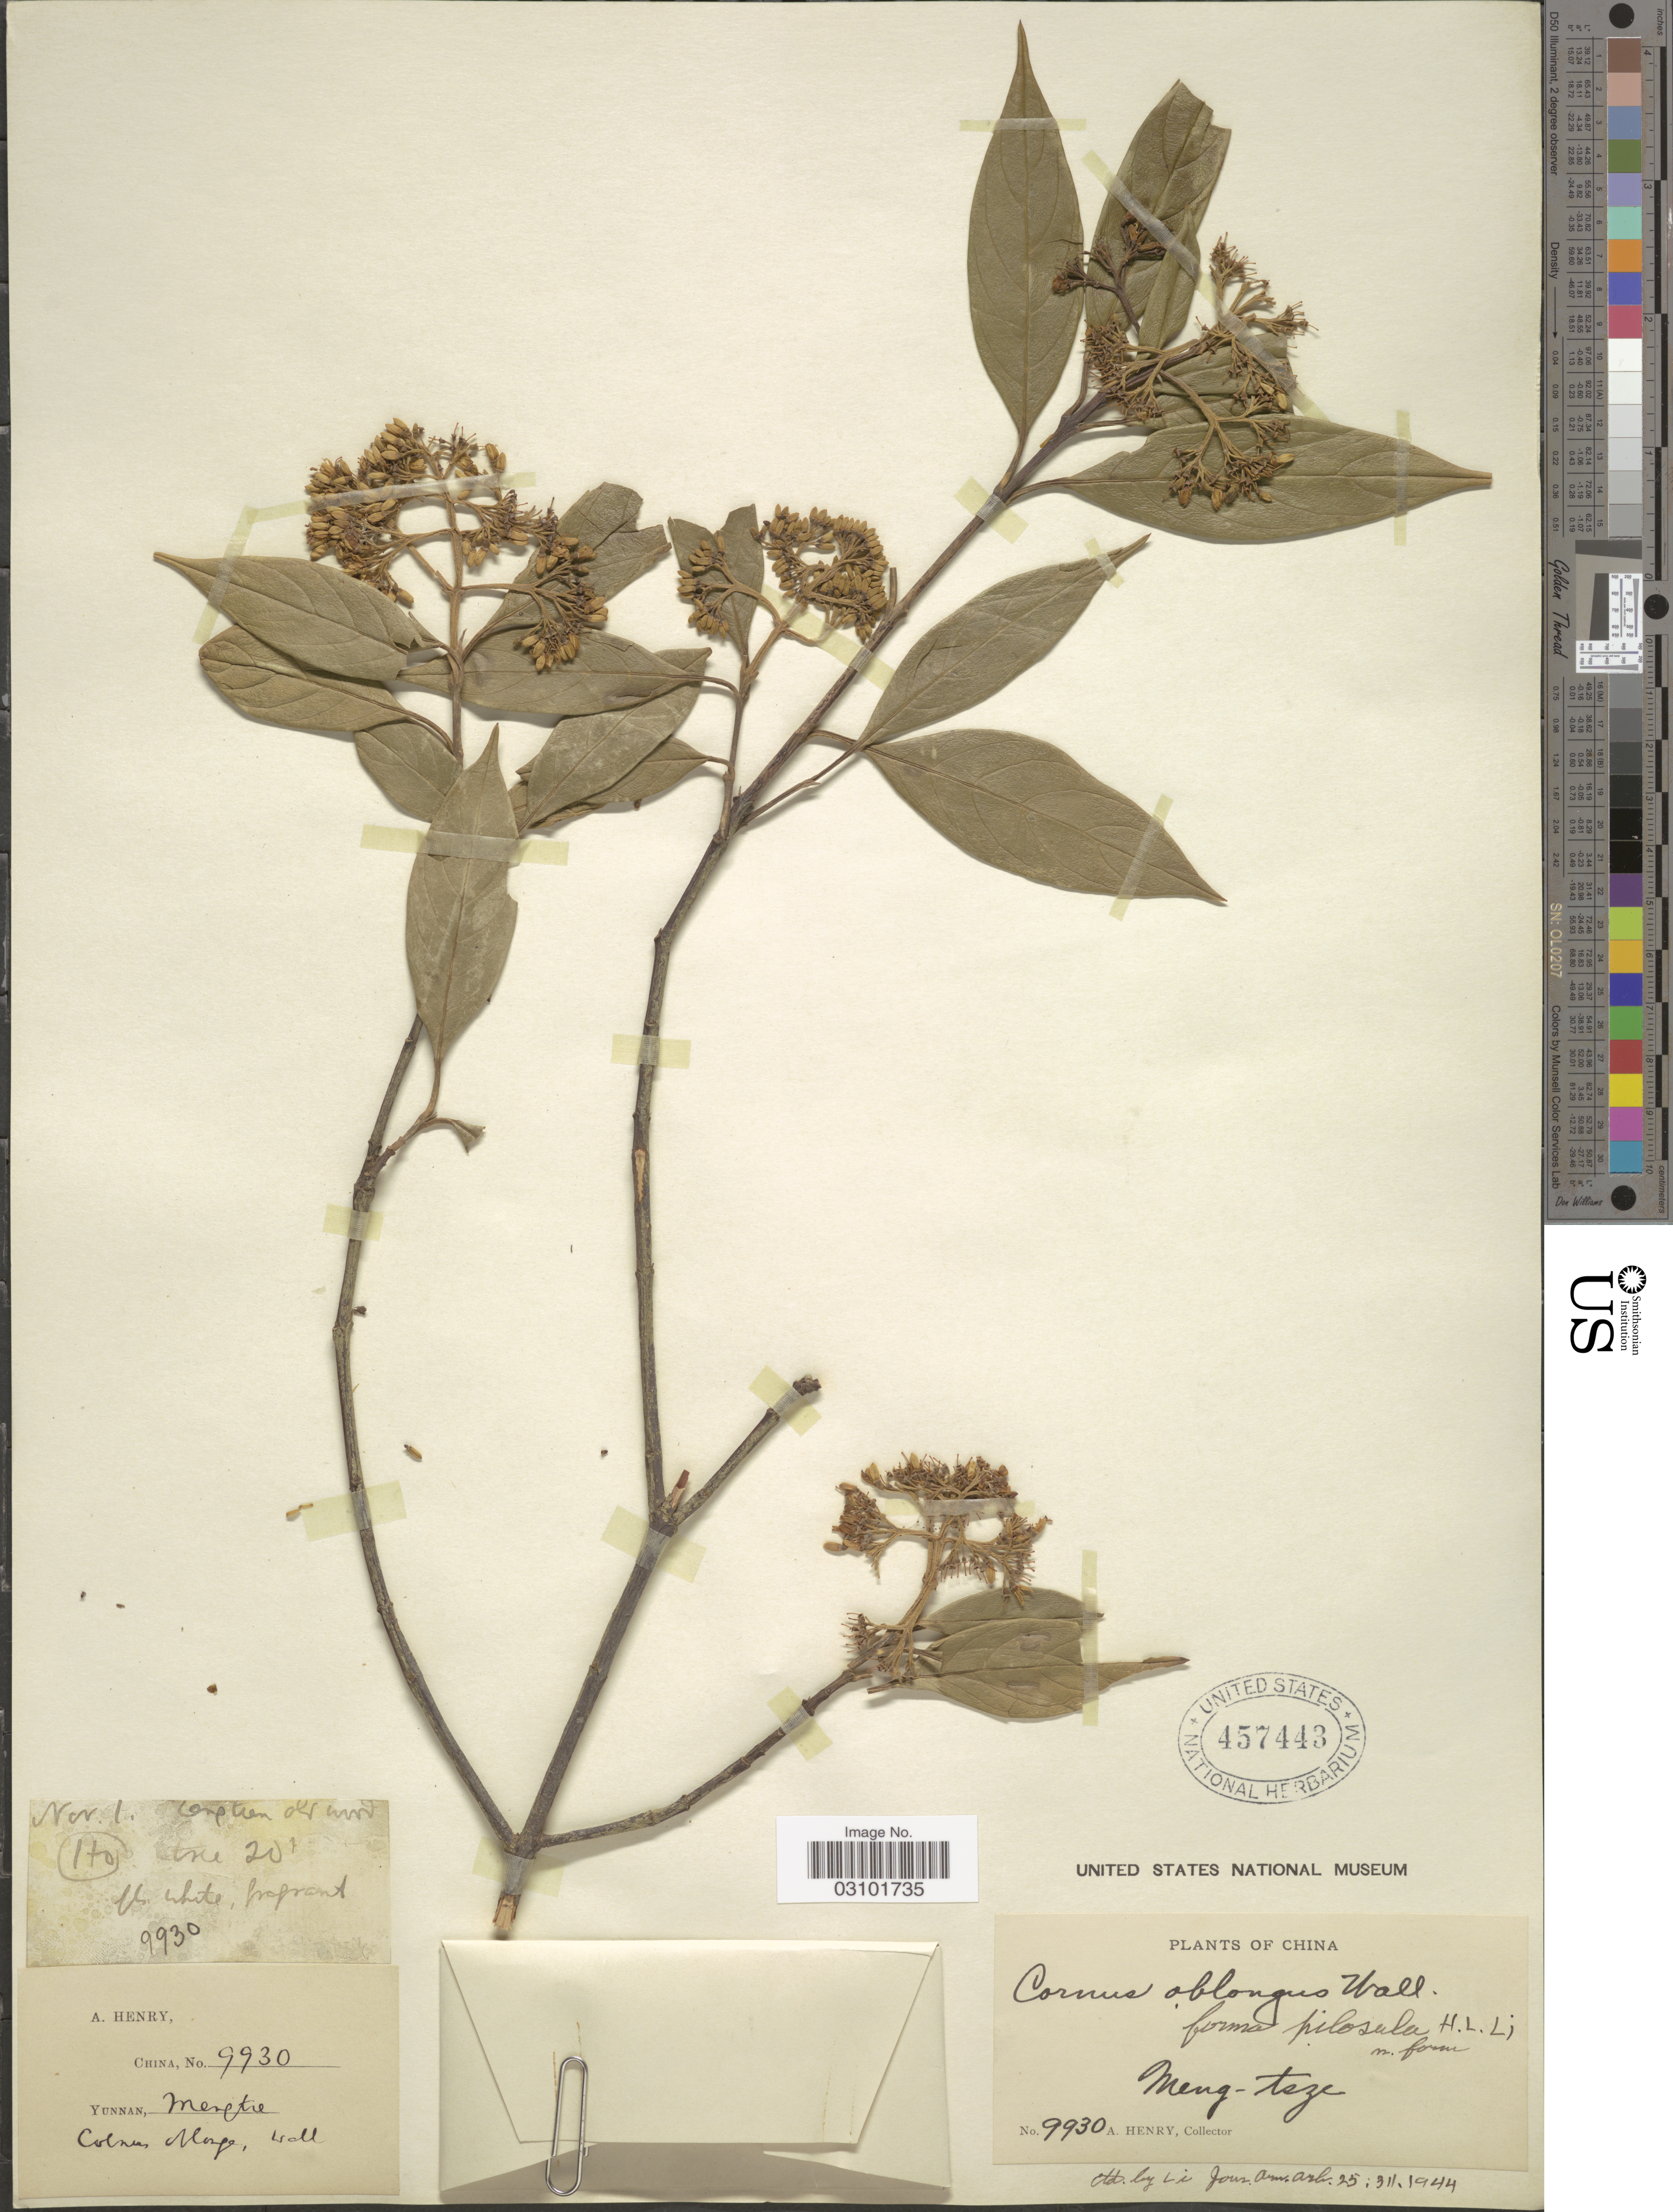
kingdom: Plantae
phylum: Tracheophyta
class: Magnoliopsida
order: Cornales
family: Cornaceae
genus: Cornus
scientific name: Cornus oblonga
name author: Wall.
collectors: A. Henry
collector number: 9930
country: China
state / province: Yunnan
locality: Meng-tsze.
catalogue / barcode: US 457443